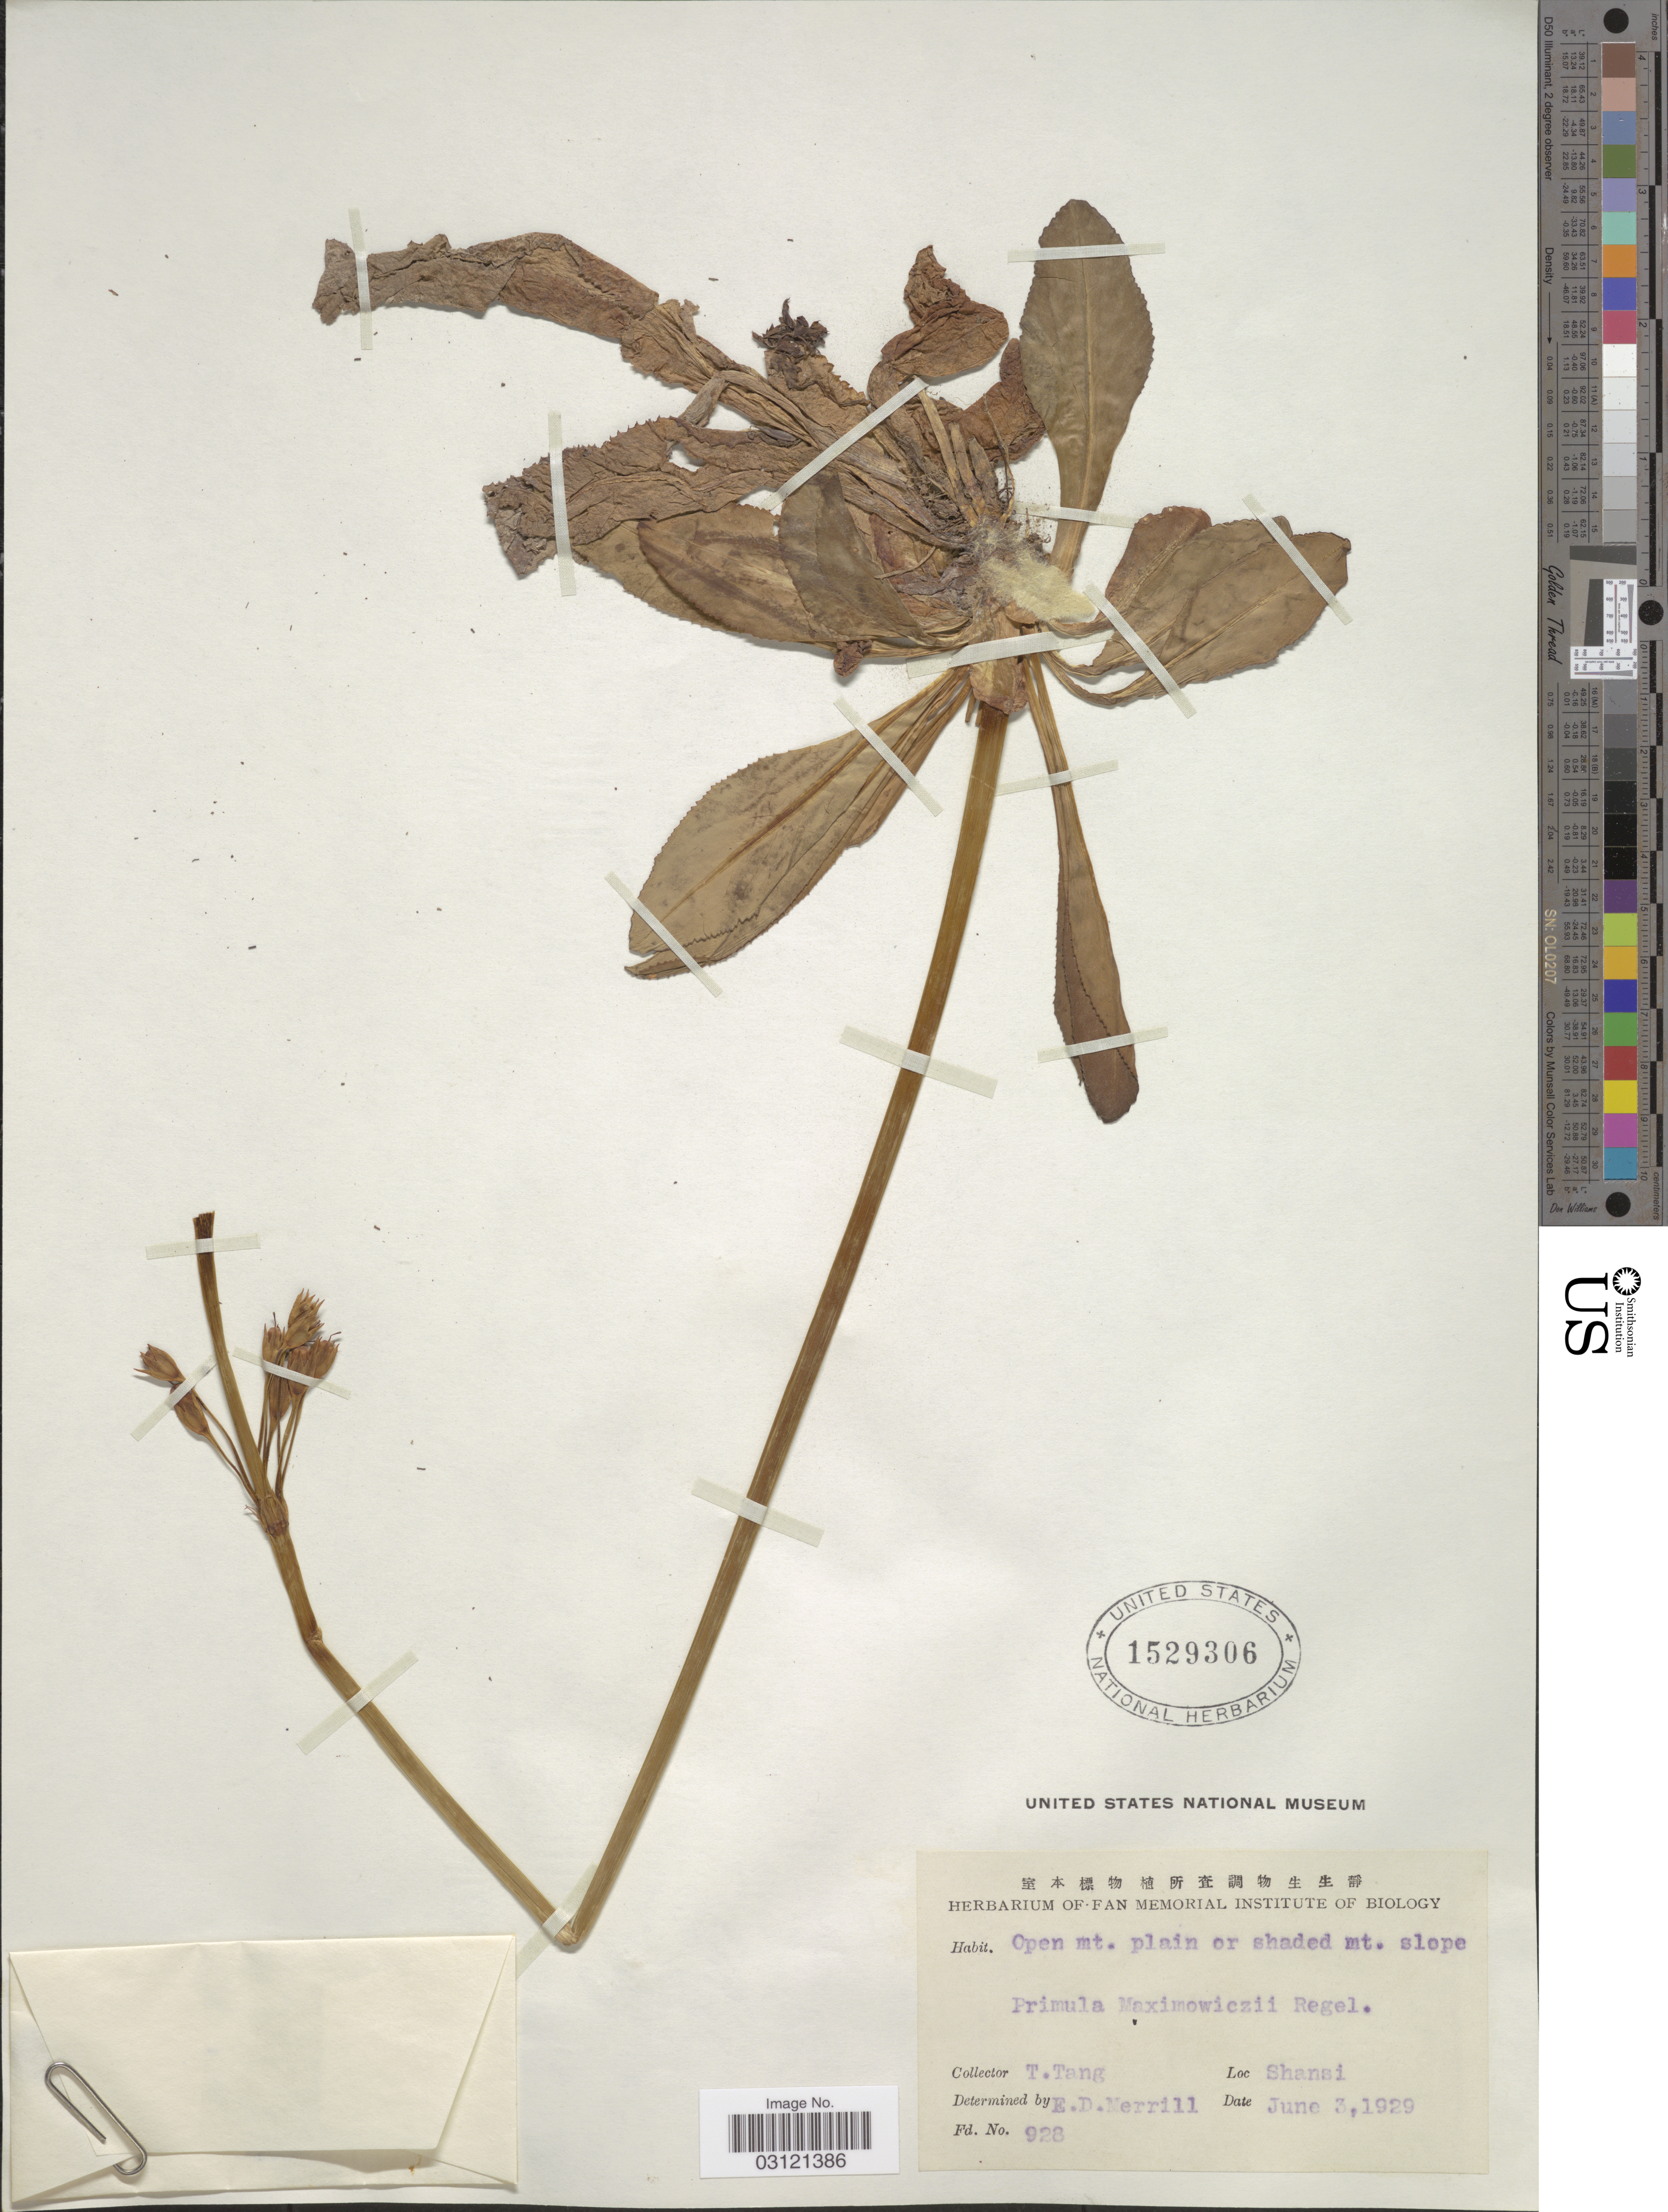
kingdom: Plantae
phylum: Tracheophyta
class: Magnoliopsida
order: Ericales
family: Primulaceae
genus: Primula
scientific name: Primula maximowiczii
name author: Regel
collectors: T. Tang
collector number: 928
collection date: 1929-06-03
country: China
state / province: Shanxi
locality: Open mt. plain or shaded mt. slope. Shansi.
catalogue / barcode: US 1529306